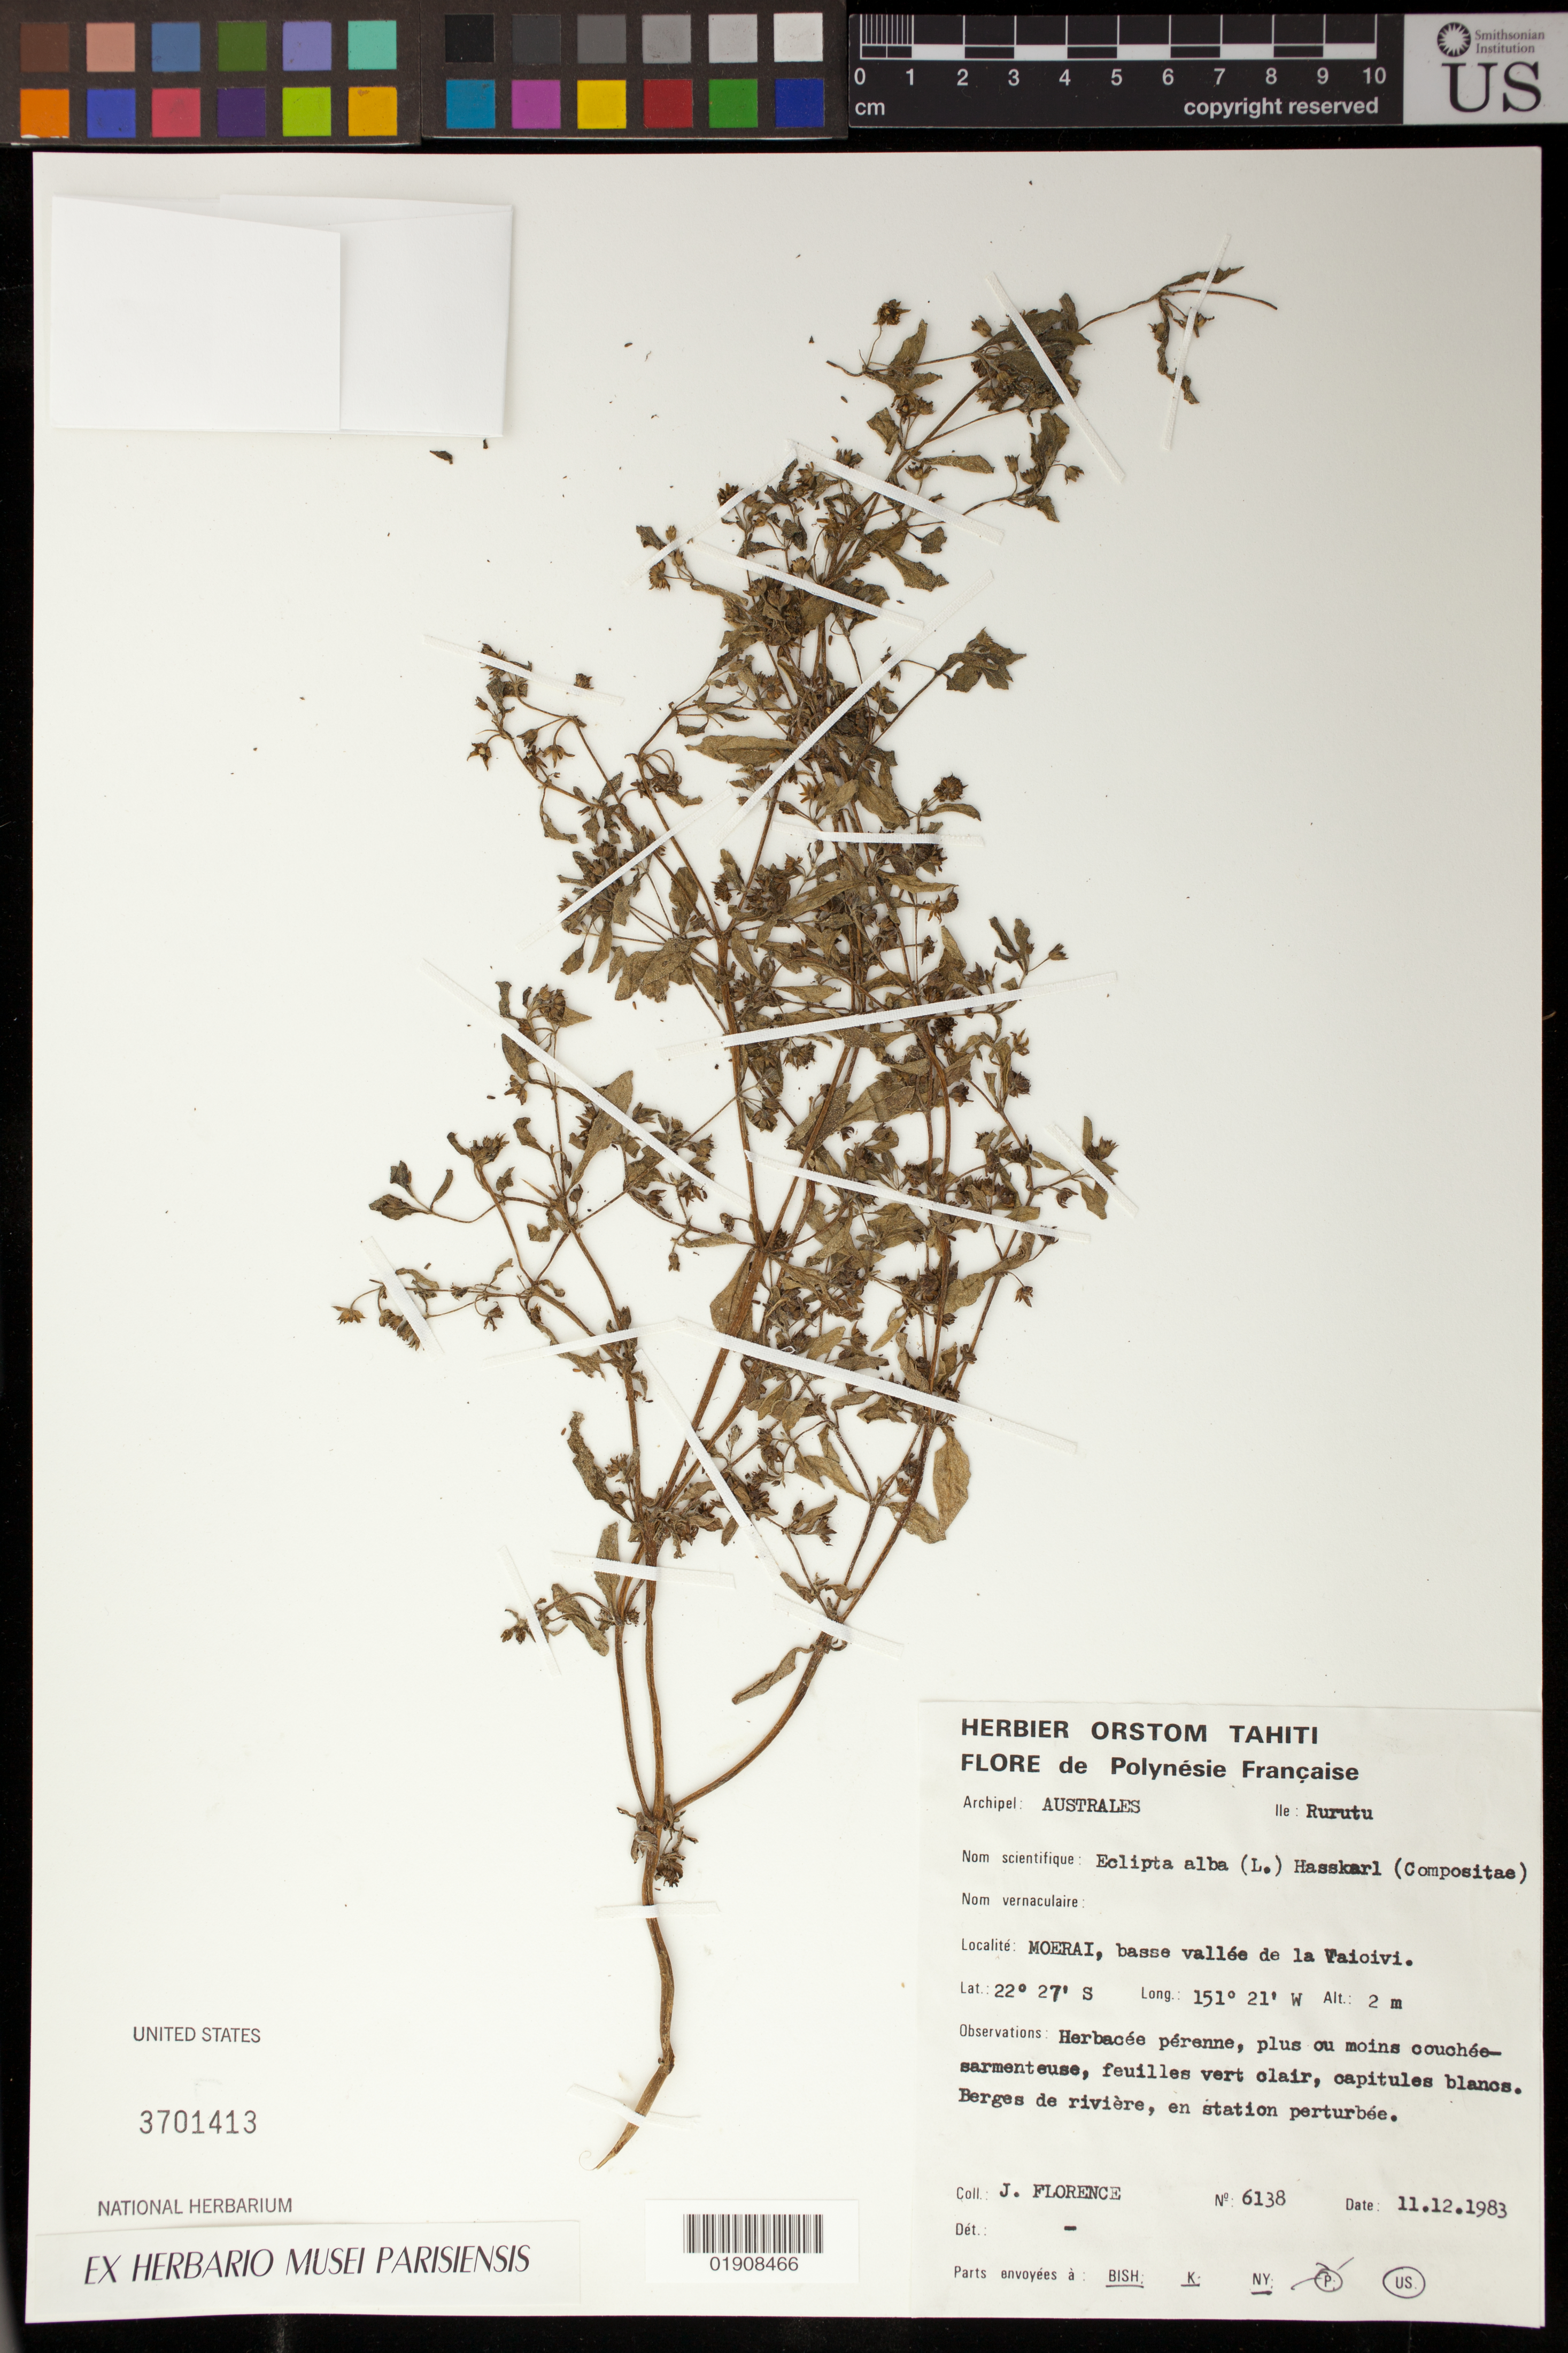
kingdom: Plantae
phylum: Tracheophyta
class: Magnoliopsida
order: Asterales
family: Asteraceae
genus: Eclipta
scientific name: Eclipta alba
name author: (L.) Hassk.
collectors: J. Florence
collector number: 6138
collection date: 1983-12-11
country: French Polynesia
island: Rurutu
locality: Moerai, basse vallee de la Vaioivi.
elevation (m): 2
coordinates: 22 27 S, 151 21 W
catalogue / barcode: US 3701413